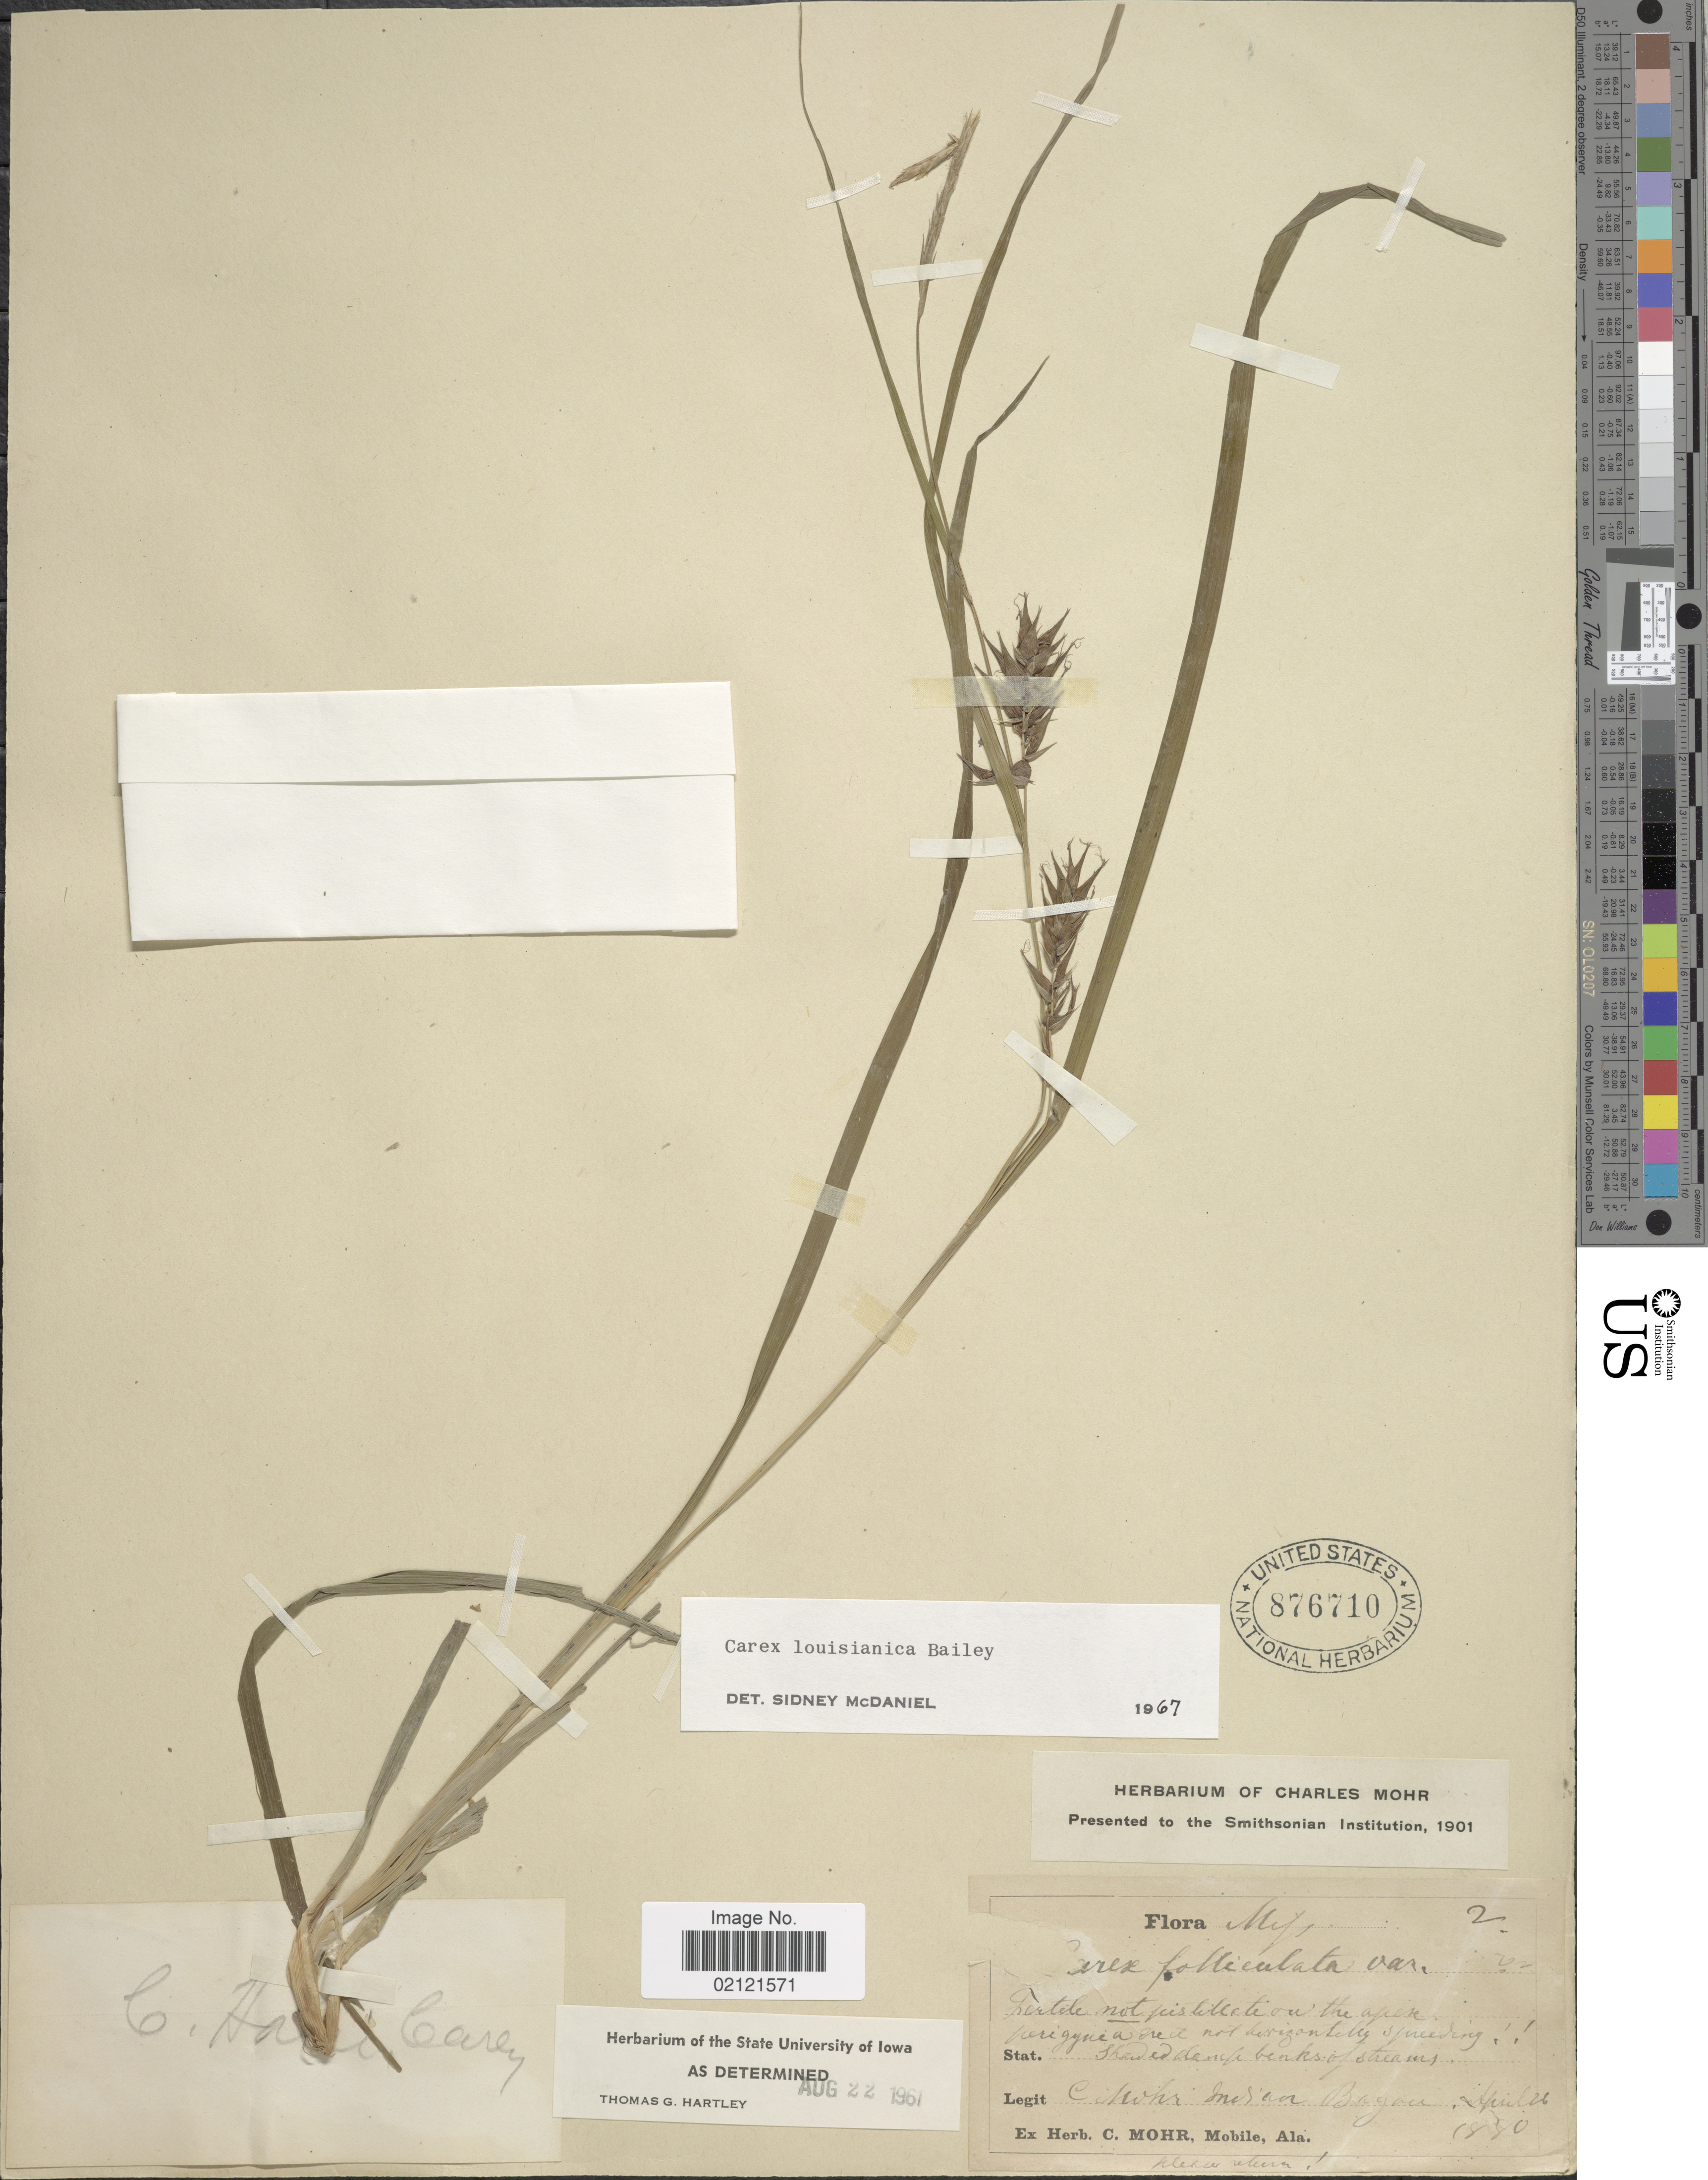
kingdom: Plantae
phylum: Tracheophyta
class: Liliopsida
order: Poales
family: Cyperaceae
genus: Carex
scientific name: Carex louisianica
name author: L.H. Bailey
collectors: C. T. Mohr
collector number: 2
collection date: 1880-04-26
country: United States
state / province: Mississippi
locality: Ind ar, Bague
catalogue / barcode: US 876710